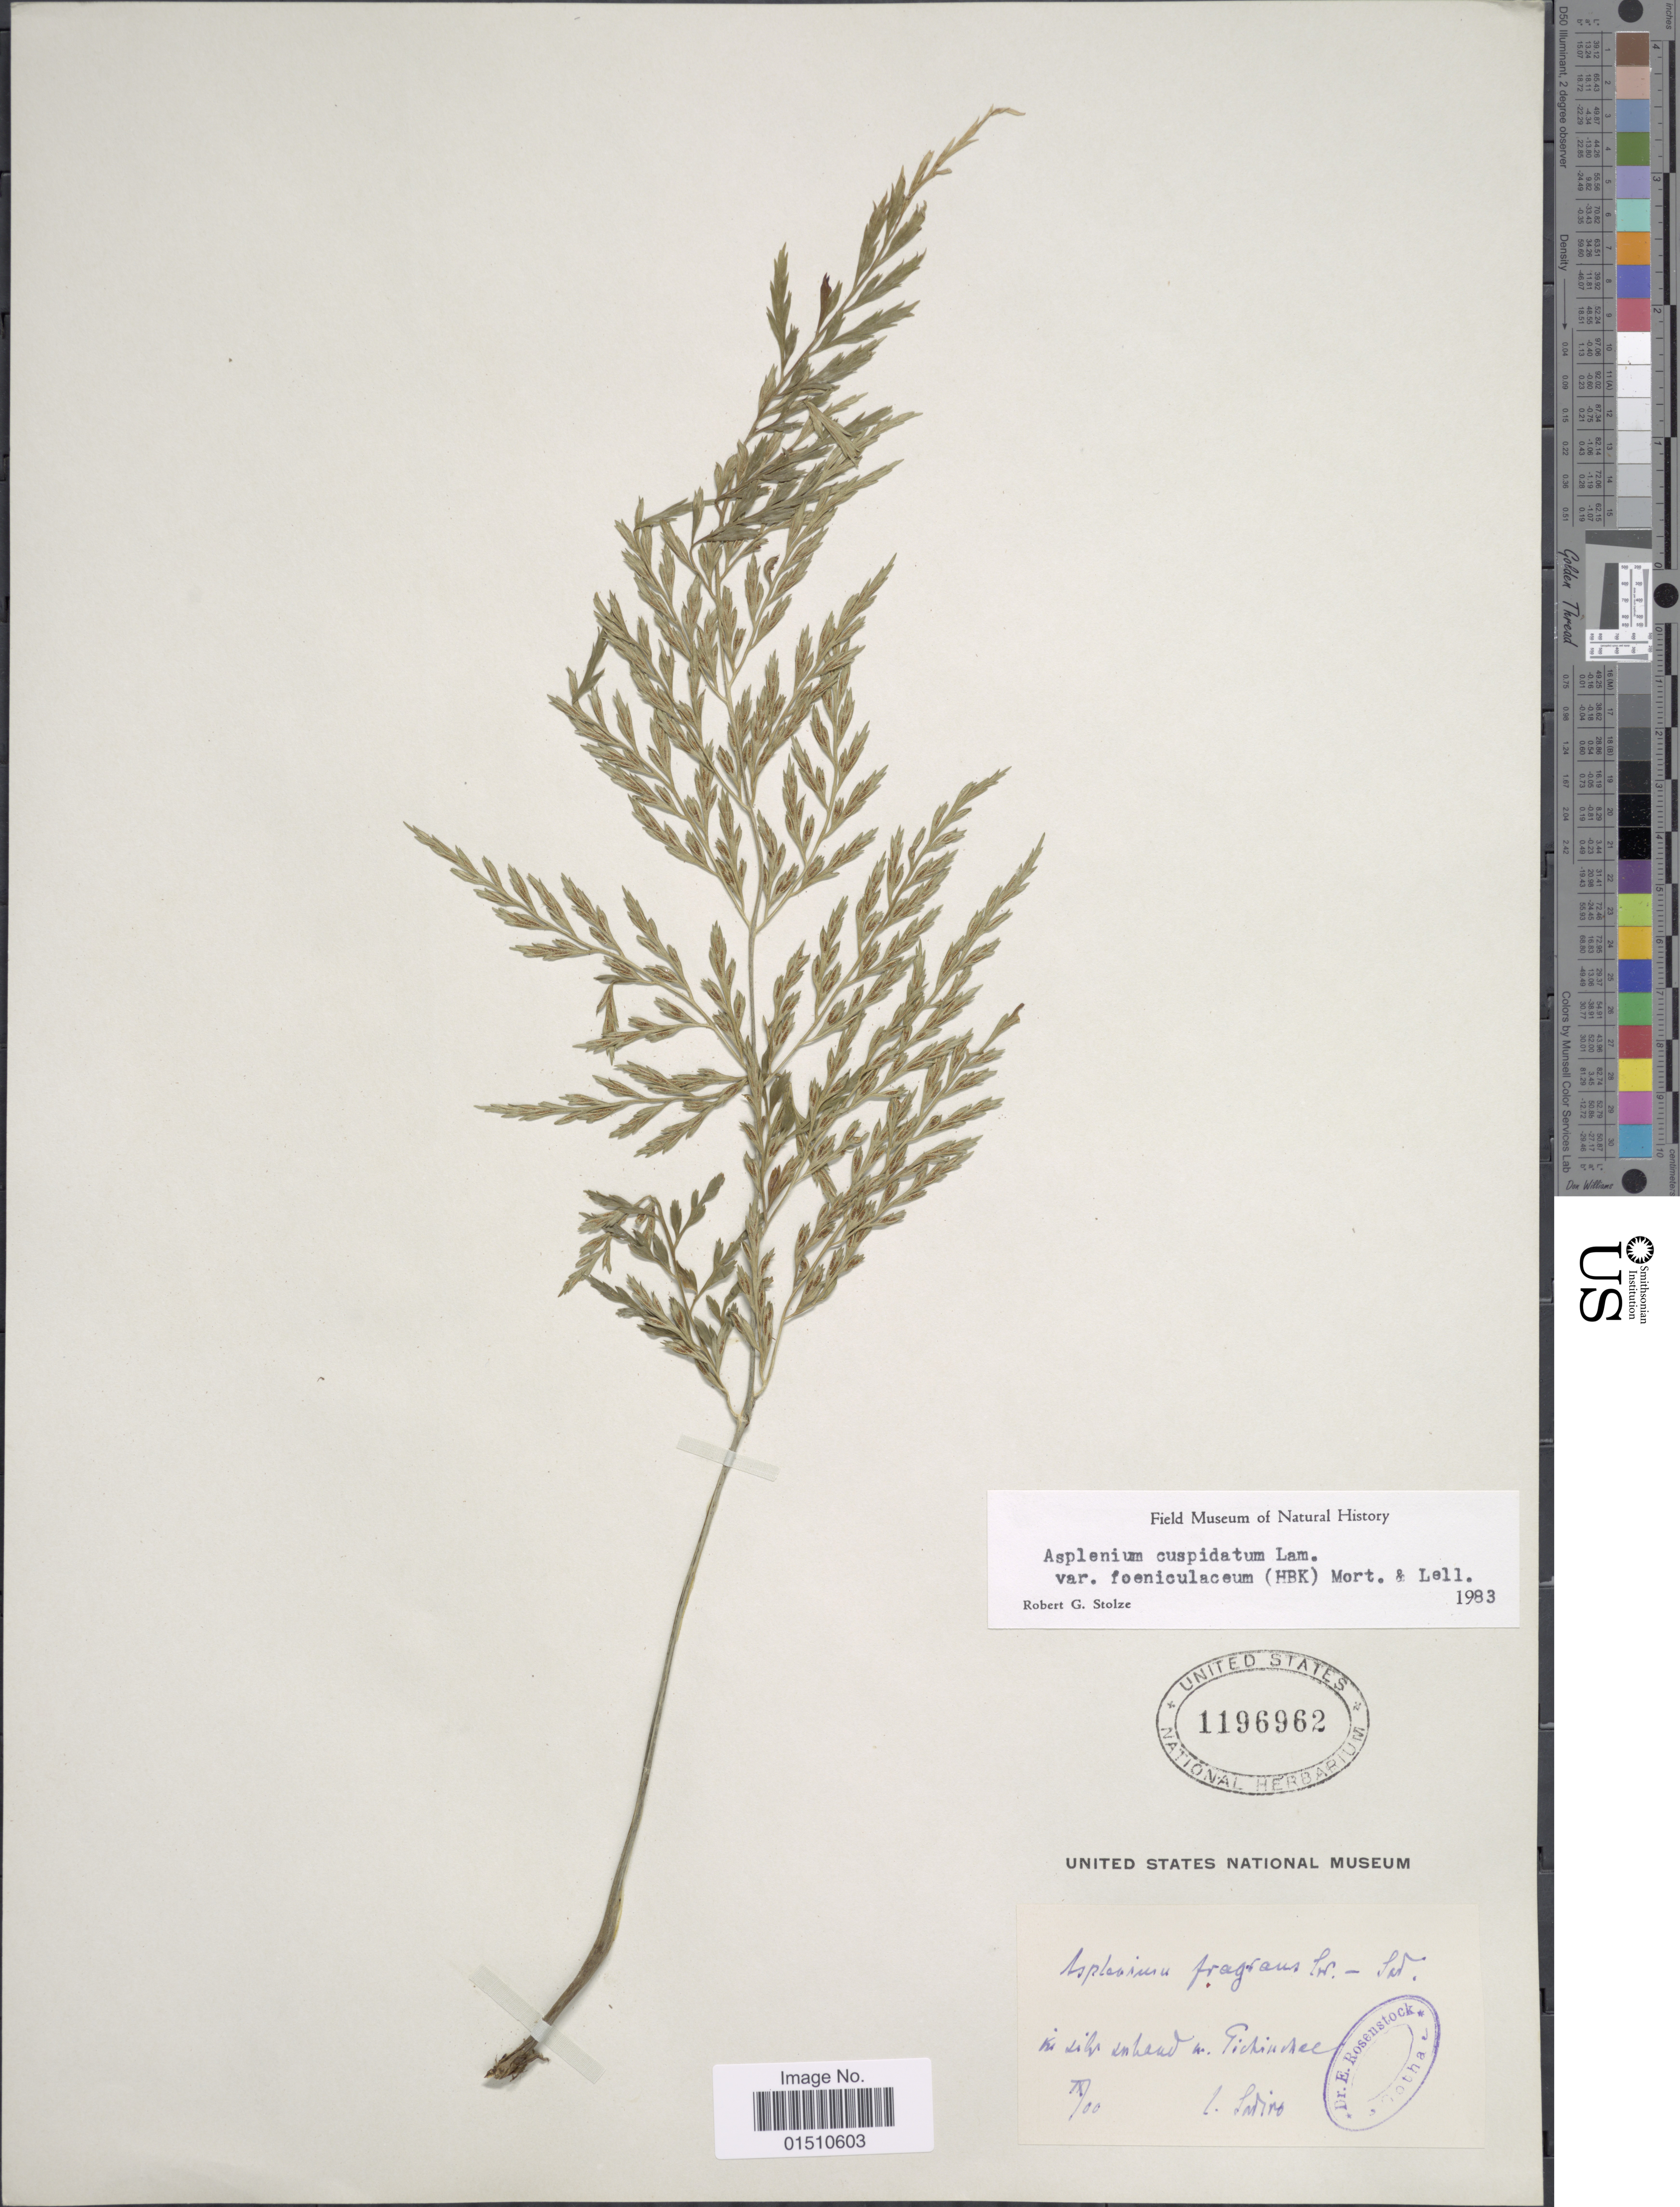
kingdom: Plantae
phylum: Tracheophyta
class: Polypodiopsida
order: Polypodiales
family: Aspleniaceae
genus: Asplenium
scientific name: Asplenium cuspidatum var. tripinnatum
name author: (E. Fourn.) C.V. Morton & Lellinger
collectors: Sodiro, --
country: Ecuador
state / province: Pichincha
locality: In silv suband m. Pichinchae.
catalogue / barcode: US 1196962